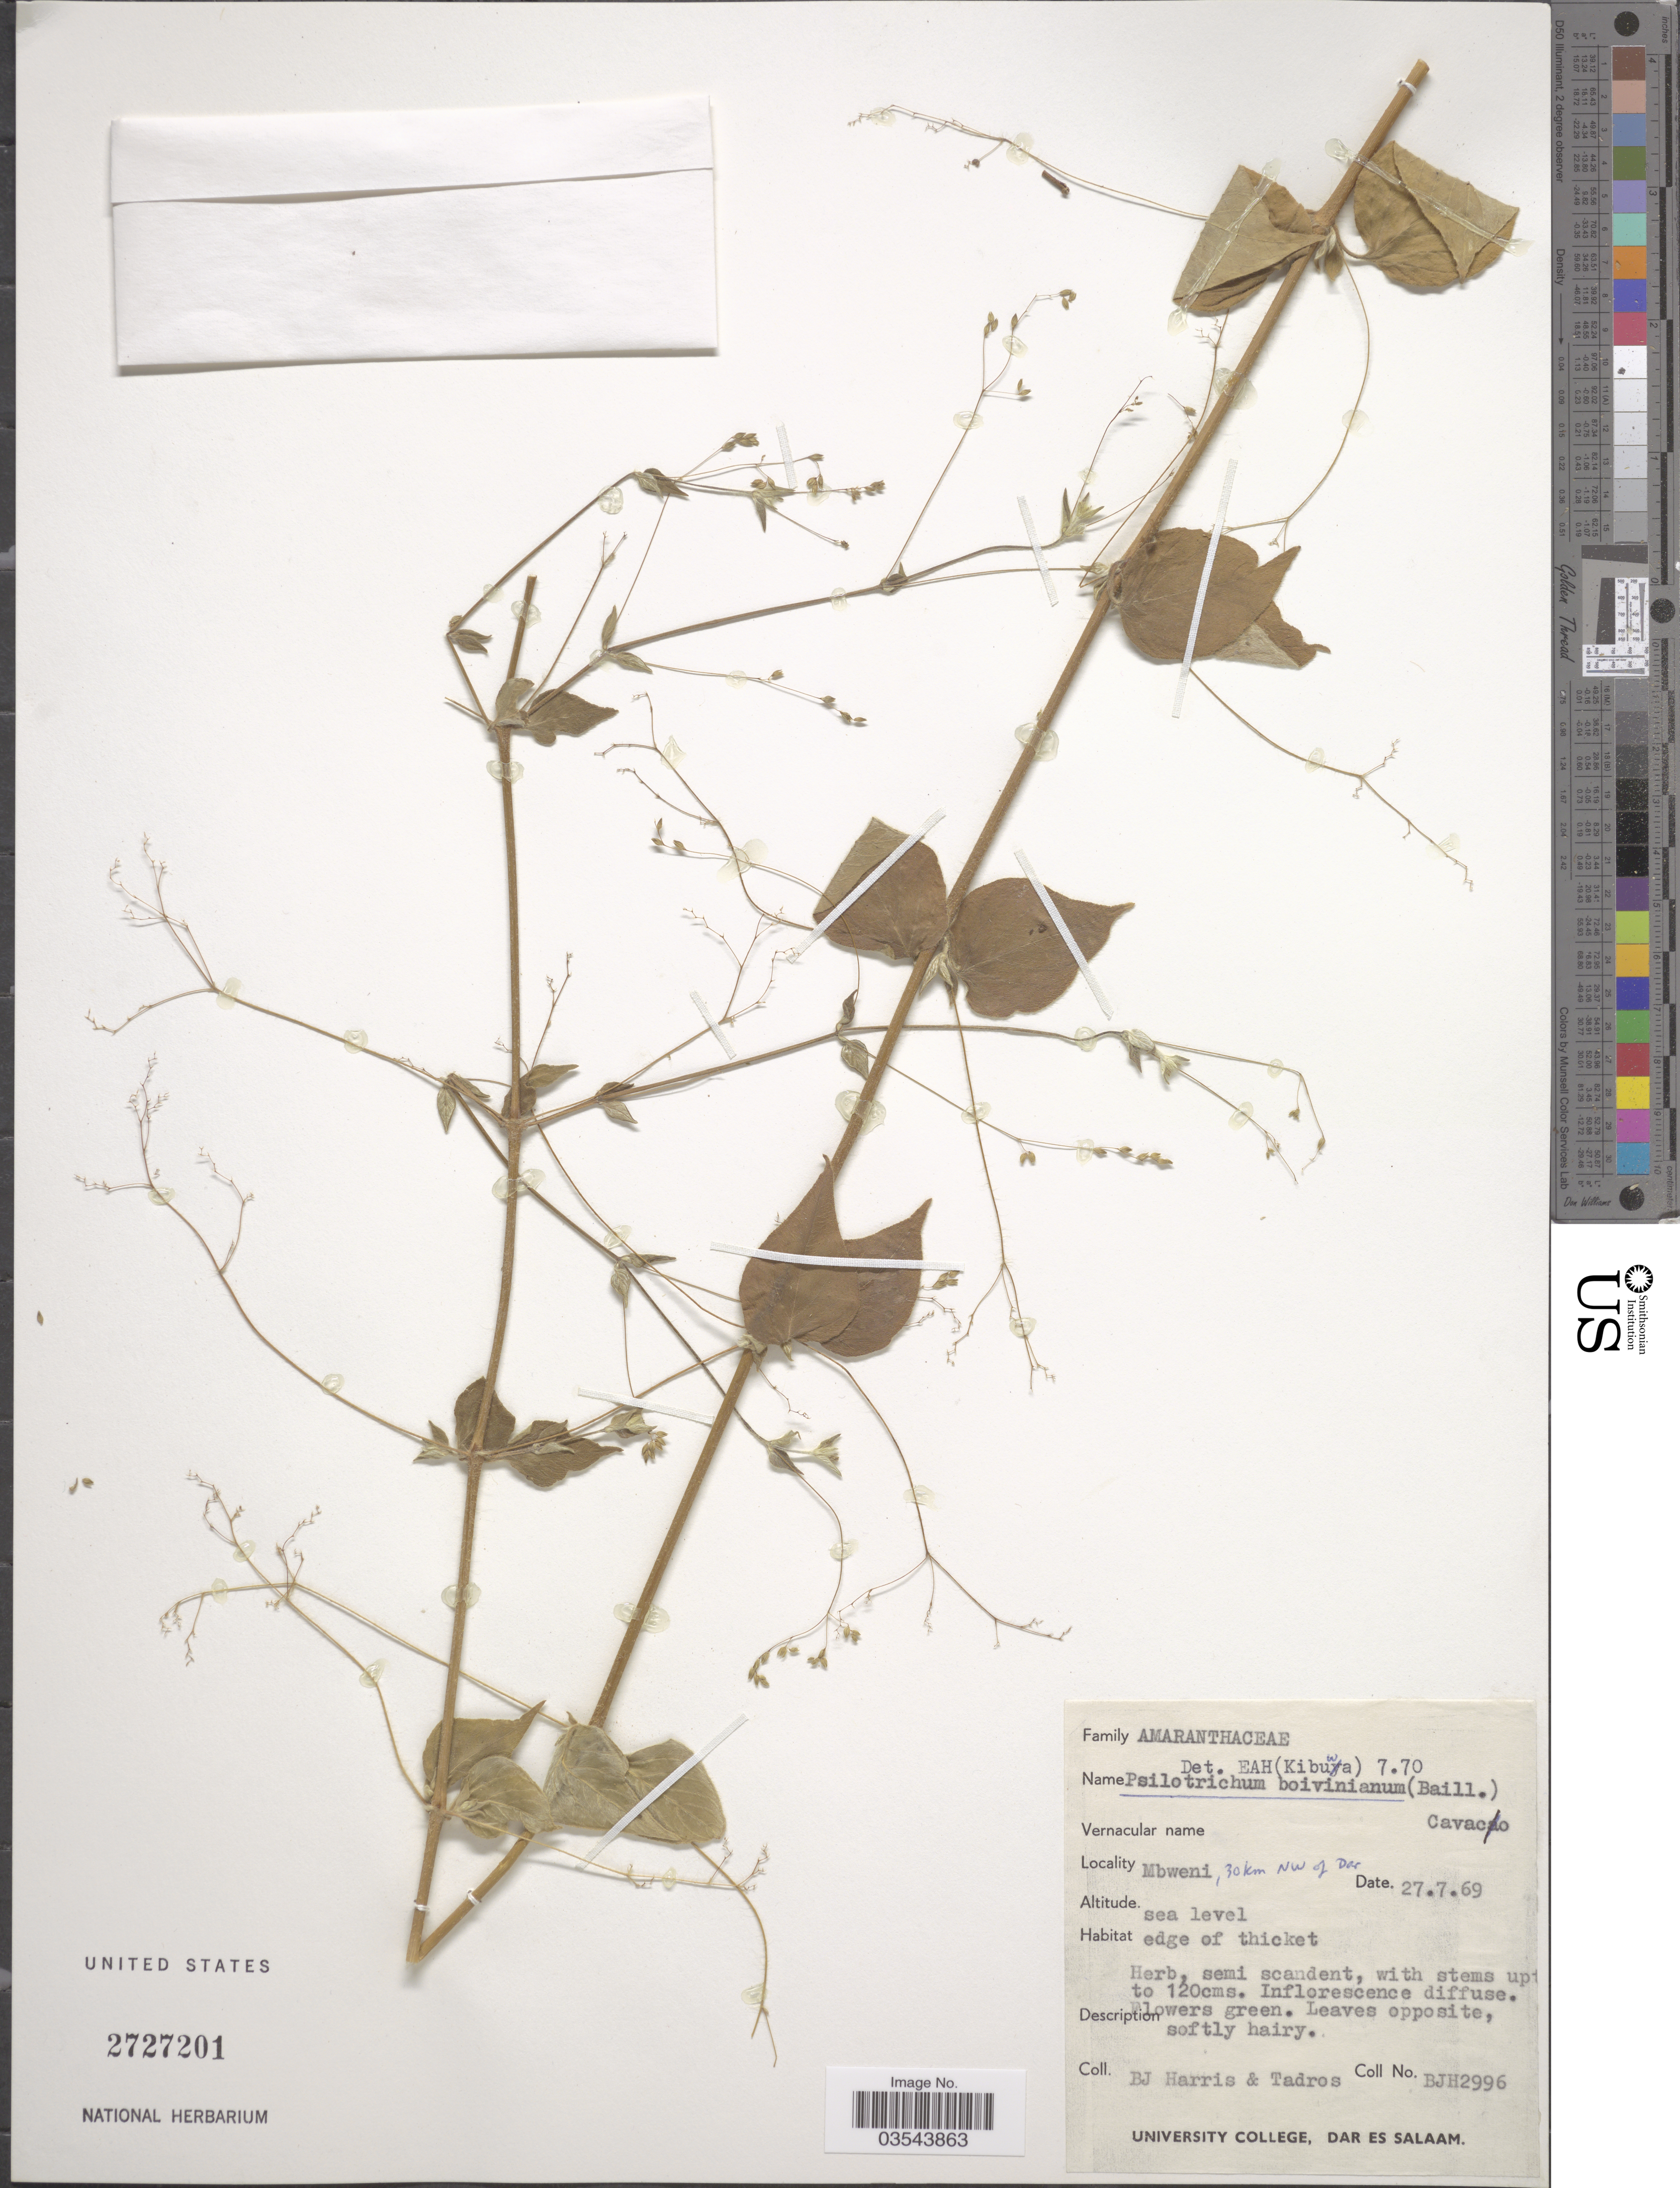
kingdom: Plantae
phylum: Tracheophyta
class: Magnoliopsida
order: Caryophyllales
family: Amaranthaceae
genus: Psilotrichum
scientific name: Psilotrichum boivinianum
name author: (Baill.) Cavaco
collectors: B. J. Harris & Tadros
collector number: BJH2996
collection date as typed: Transcribed d/m/y: 27/7/69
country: Tanzania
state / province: Dar es Salaam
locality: Mbweni, 30 km NW of Dar.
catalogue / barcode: US 2727201